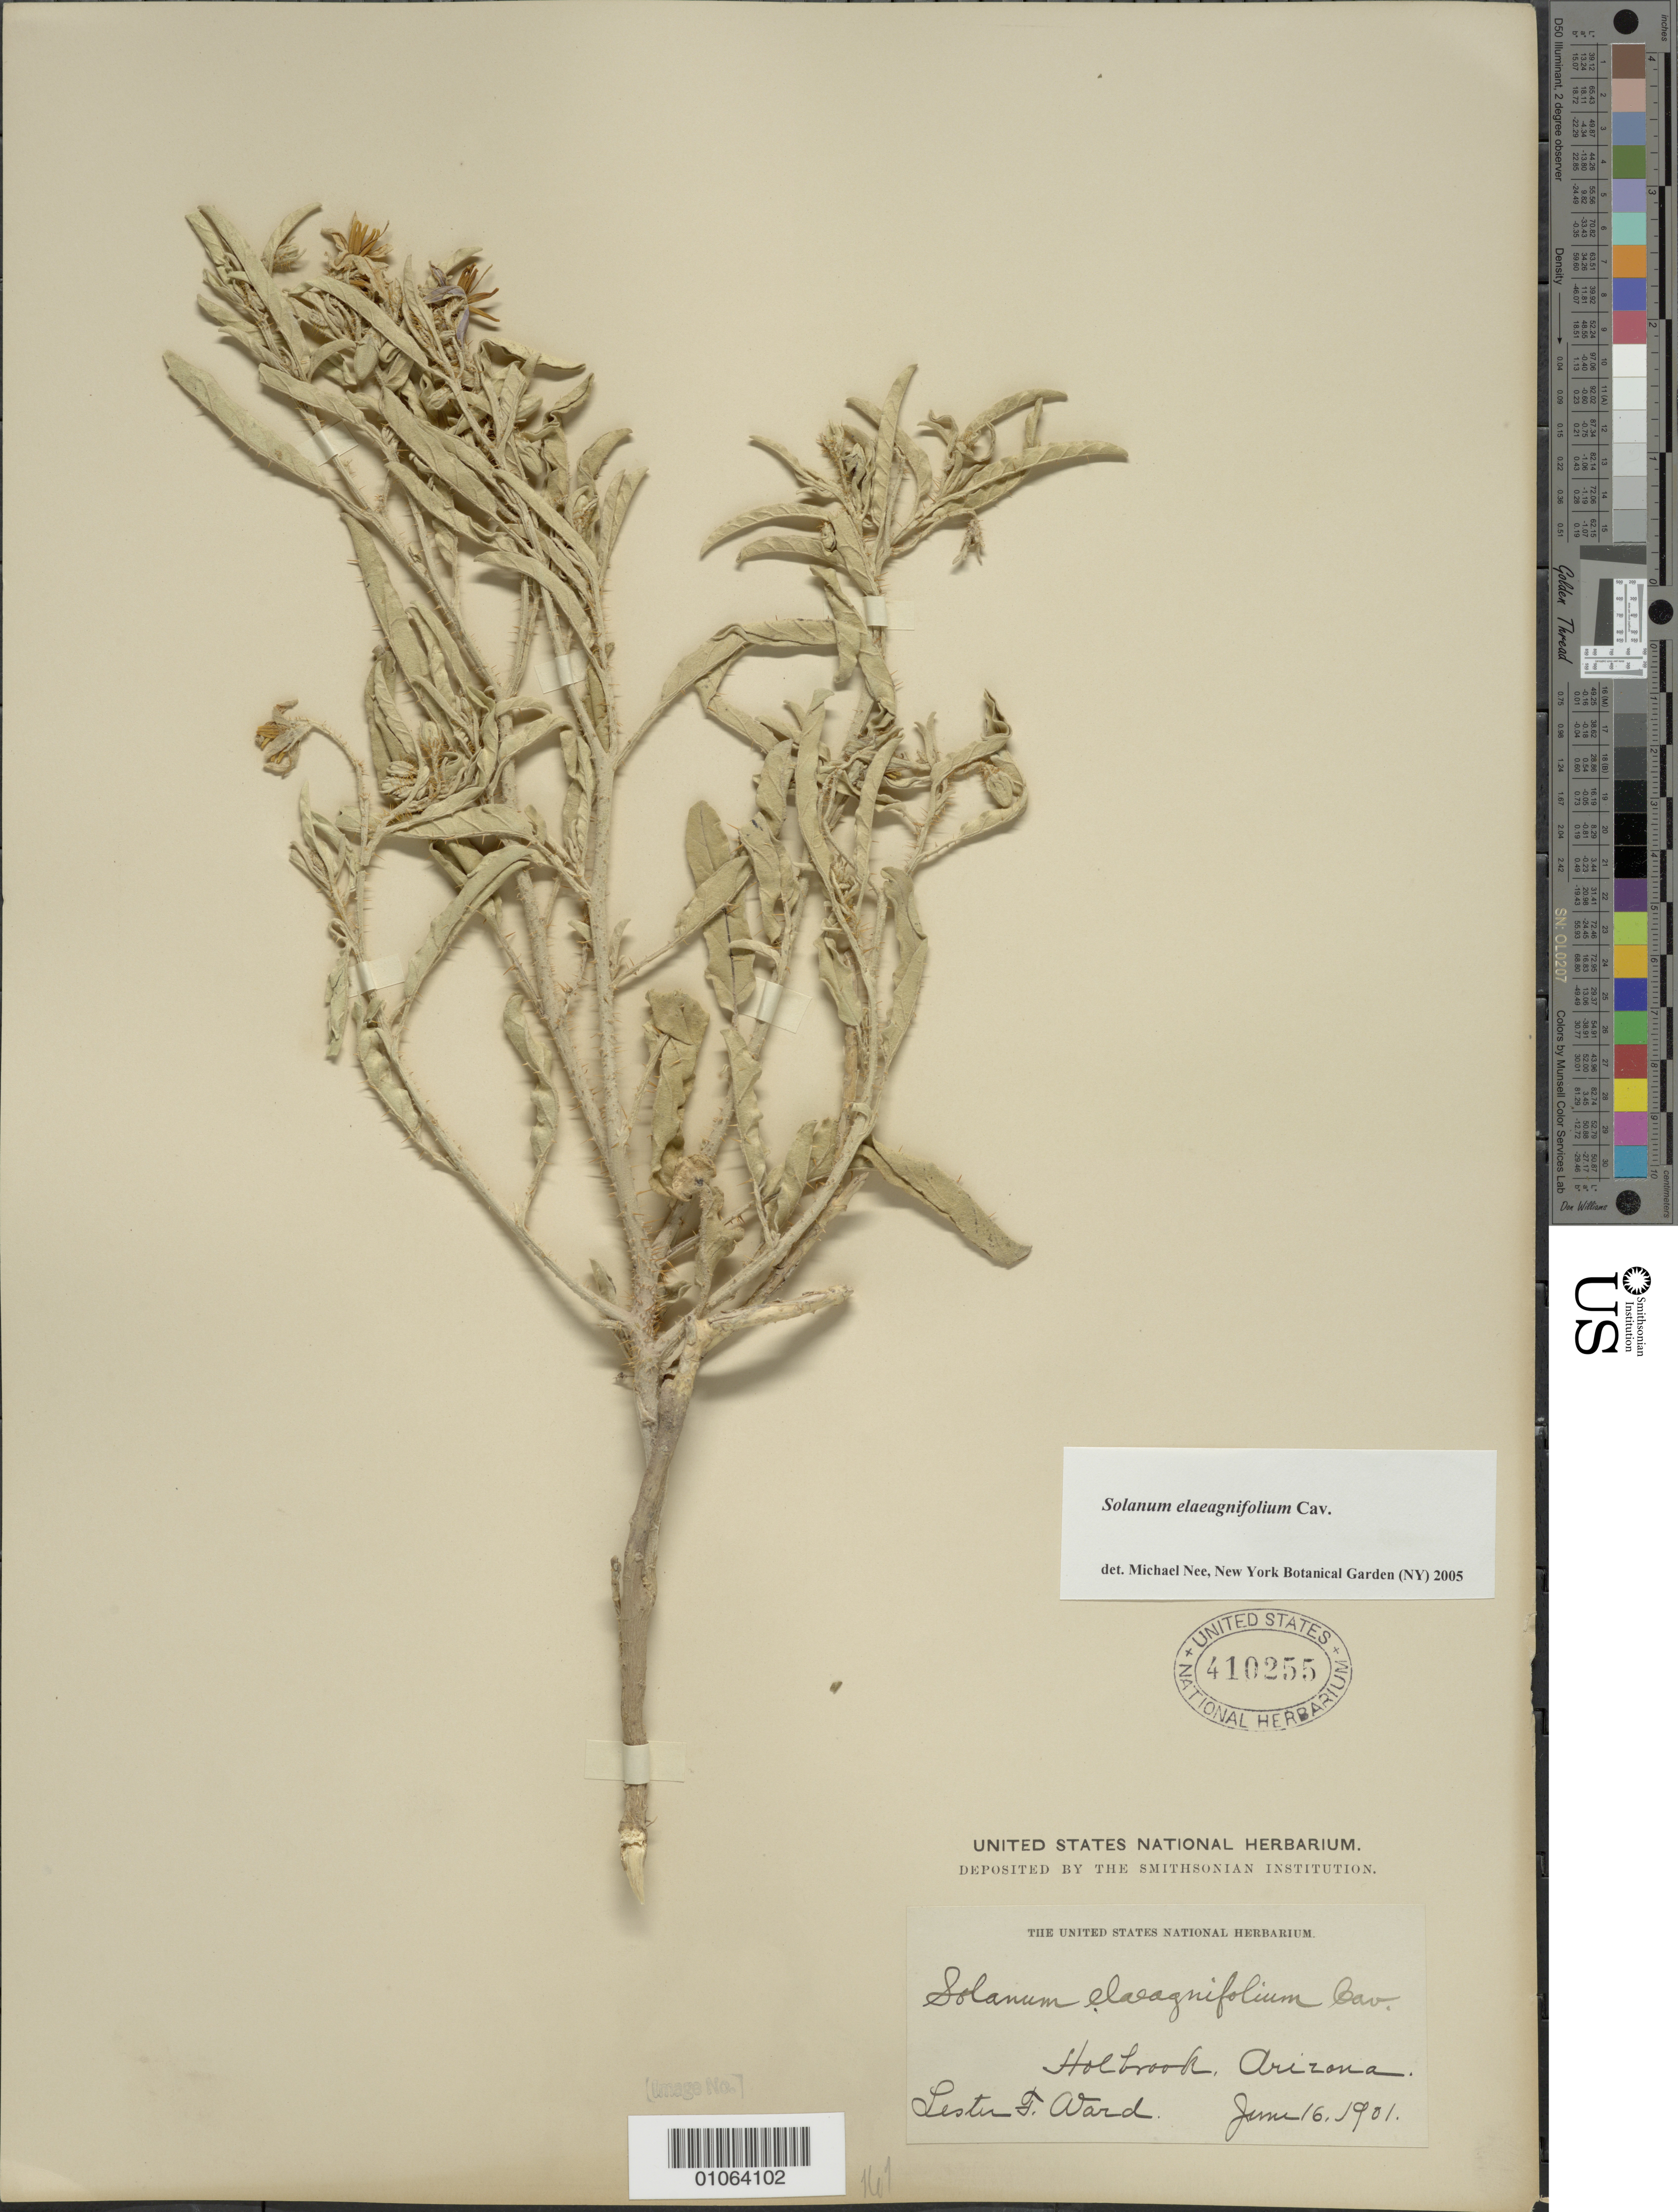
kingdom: Plantae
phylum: Tracheophyta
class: Magnoliopsida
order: Solanales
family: Solanaceae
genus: Solanum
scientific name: Solanum elaeagnifolium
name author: Cav.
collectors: L. F. Ward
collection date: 1901-06-16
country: United States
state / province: Arizona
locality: Holbrook.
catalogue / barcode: US 410255